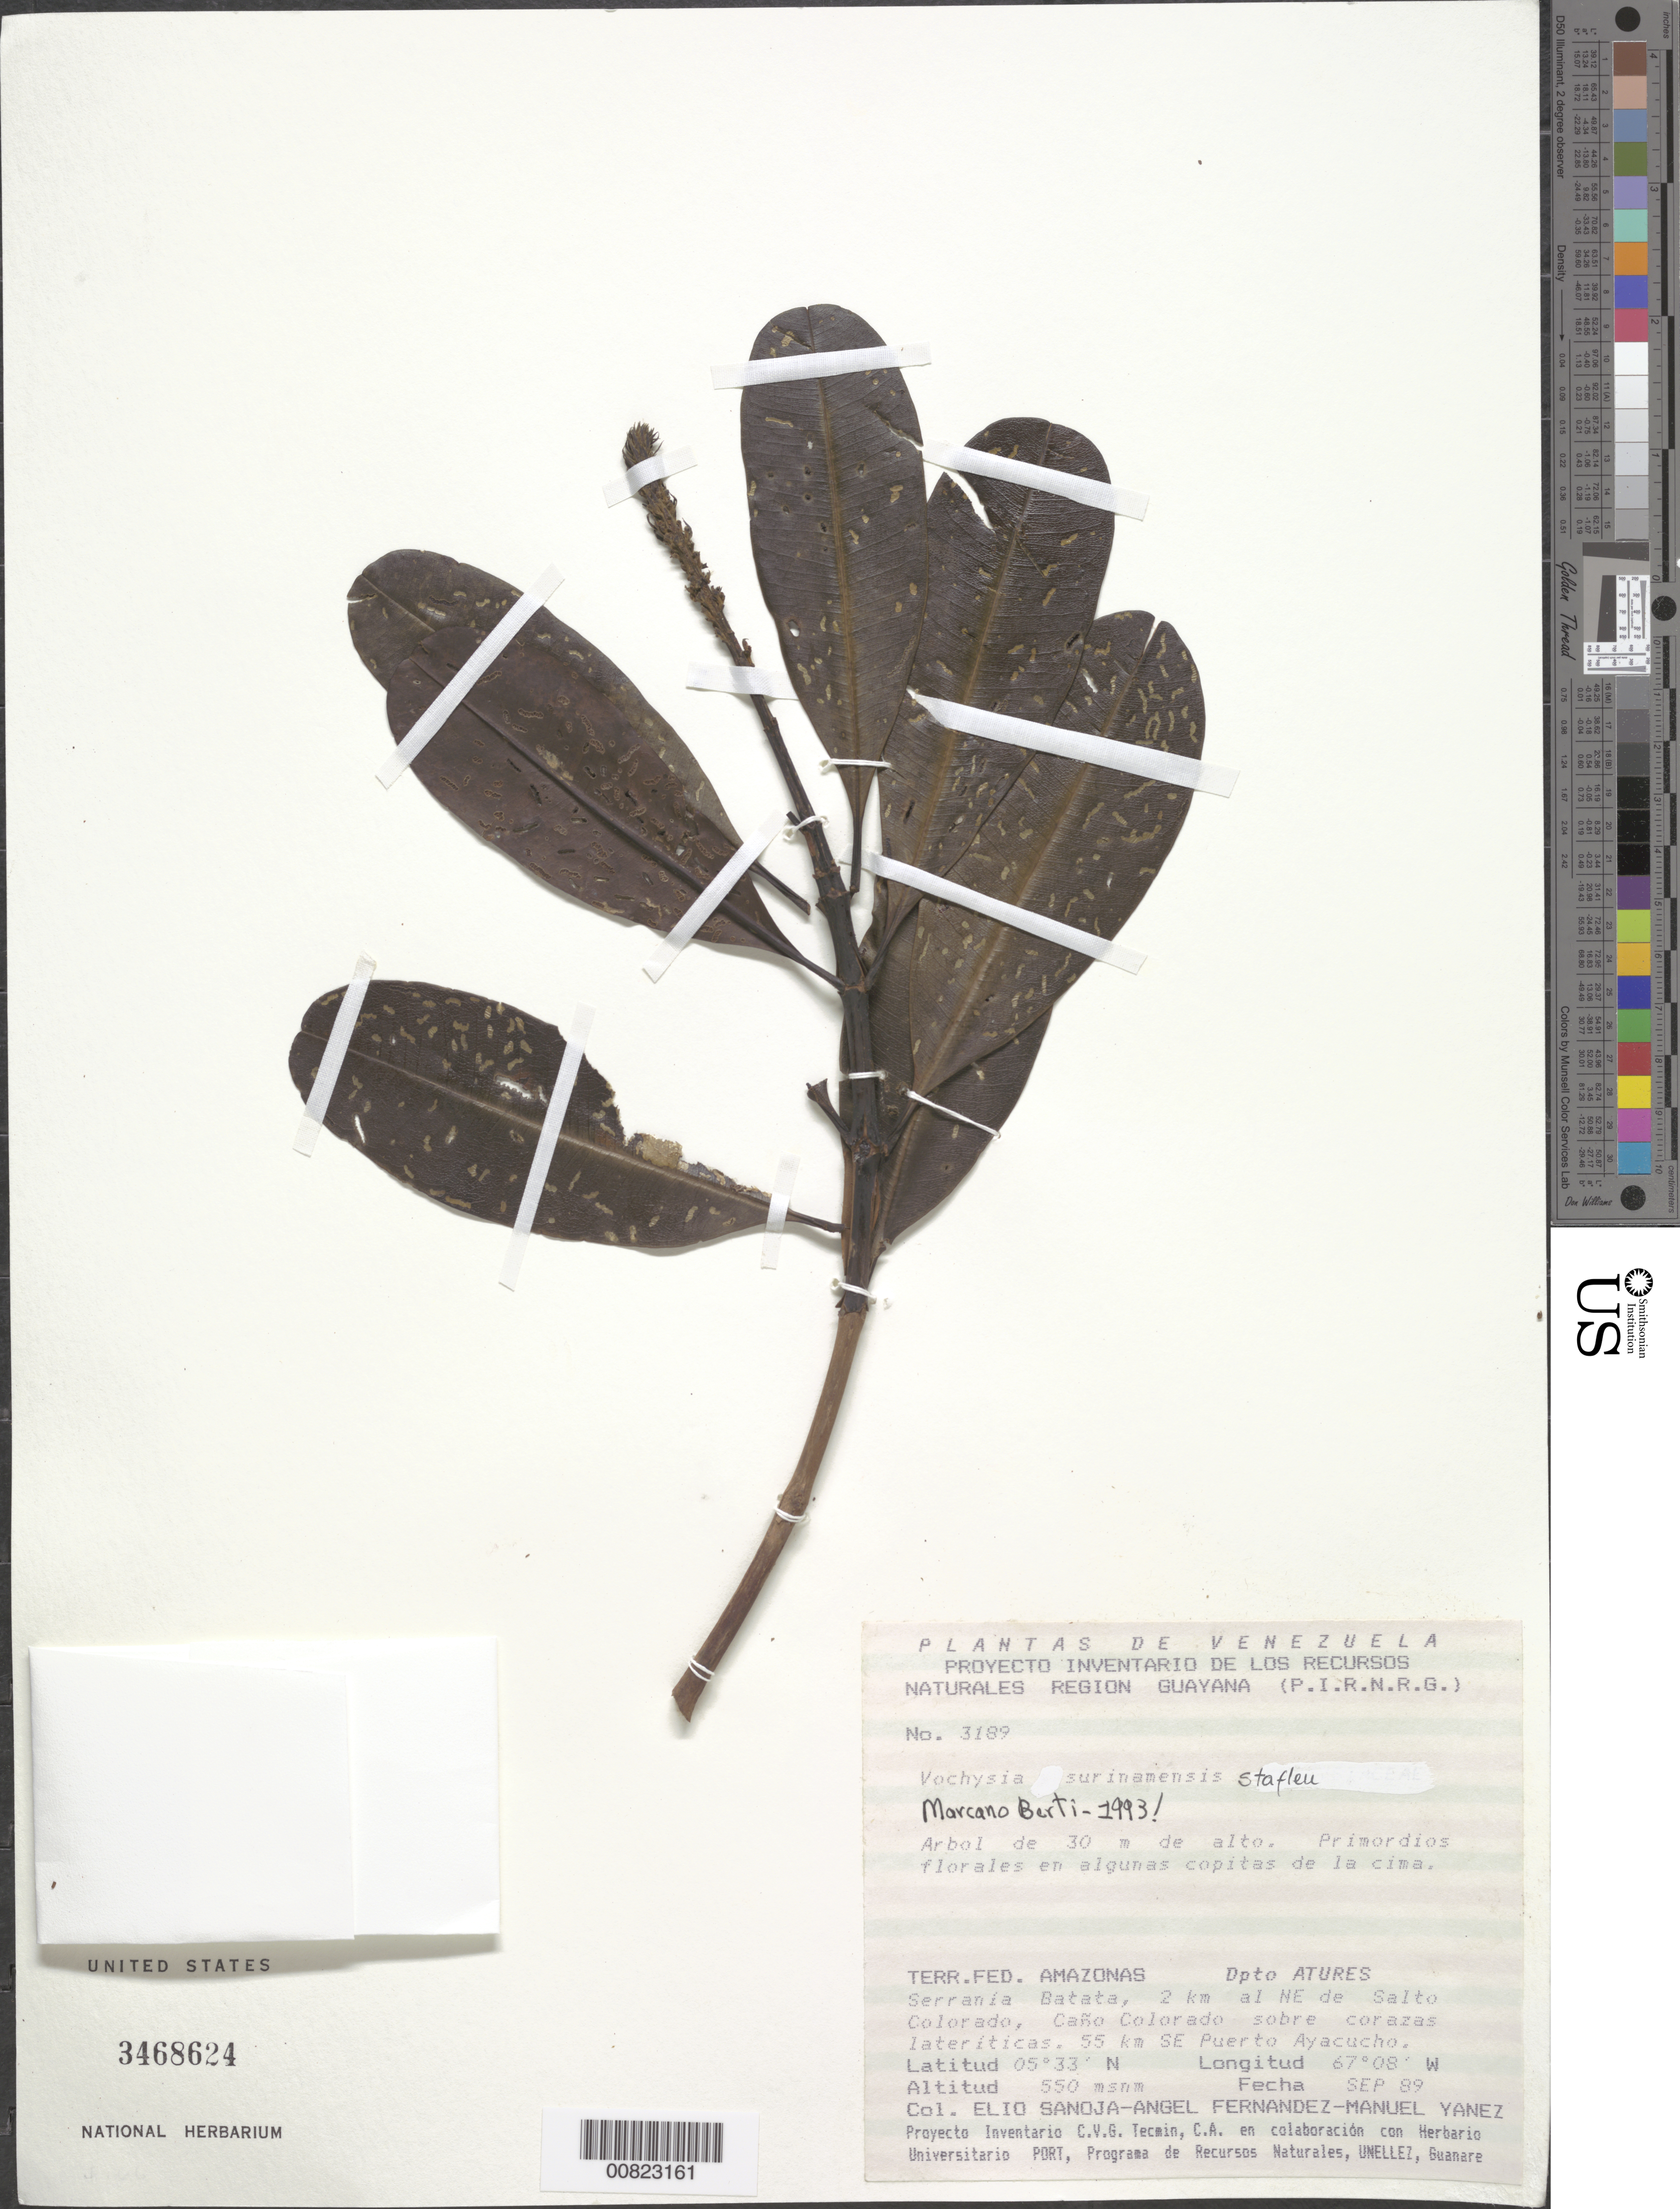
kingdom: Plantae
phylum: Tracheophyta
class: Magnoliopsida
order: Myrtales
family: Vochysiaceae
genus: Vochysia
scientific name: Vochysia surinamensis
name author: Stafleu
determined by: Marcano-Berti, L.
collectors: E. Sanoja, A. Fernandez & M. Yanez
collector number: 3189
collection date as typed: Sep-89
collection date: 1989-09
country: Venezuela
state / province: Amazonas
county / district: Atures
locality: Serrania Batata, 2 km NE de Salto Colorado, Caño Colorado, 55 km SE Puerto Ayacucho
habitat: Sobre corazas lateríticas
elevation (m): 550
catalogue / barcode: US 3468624